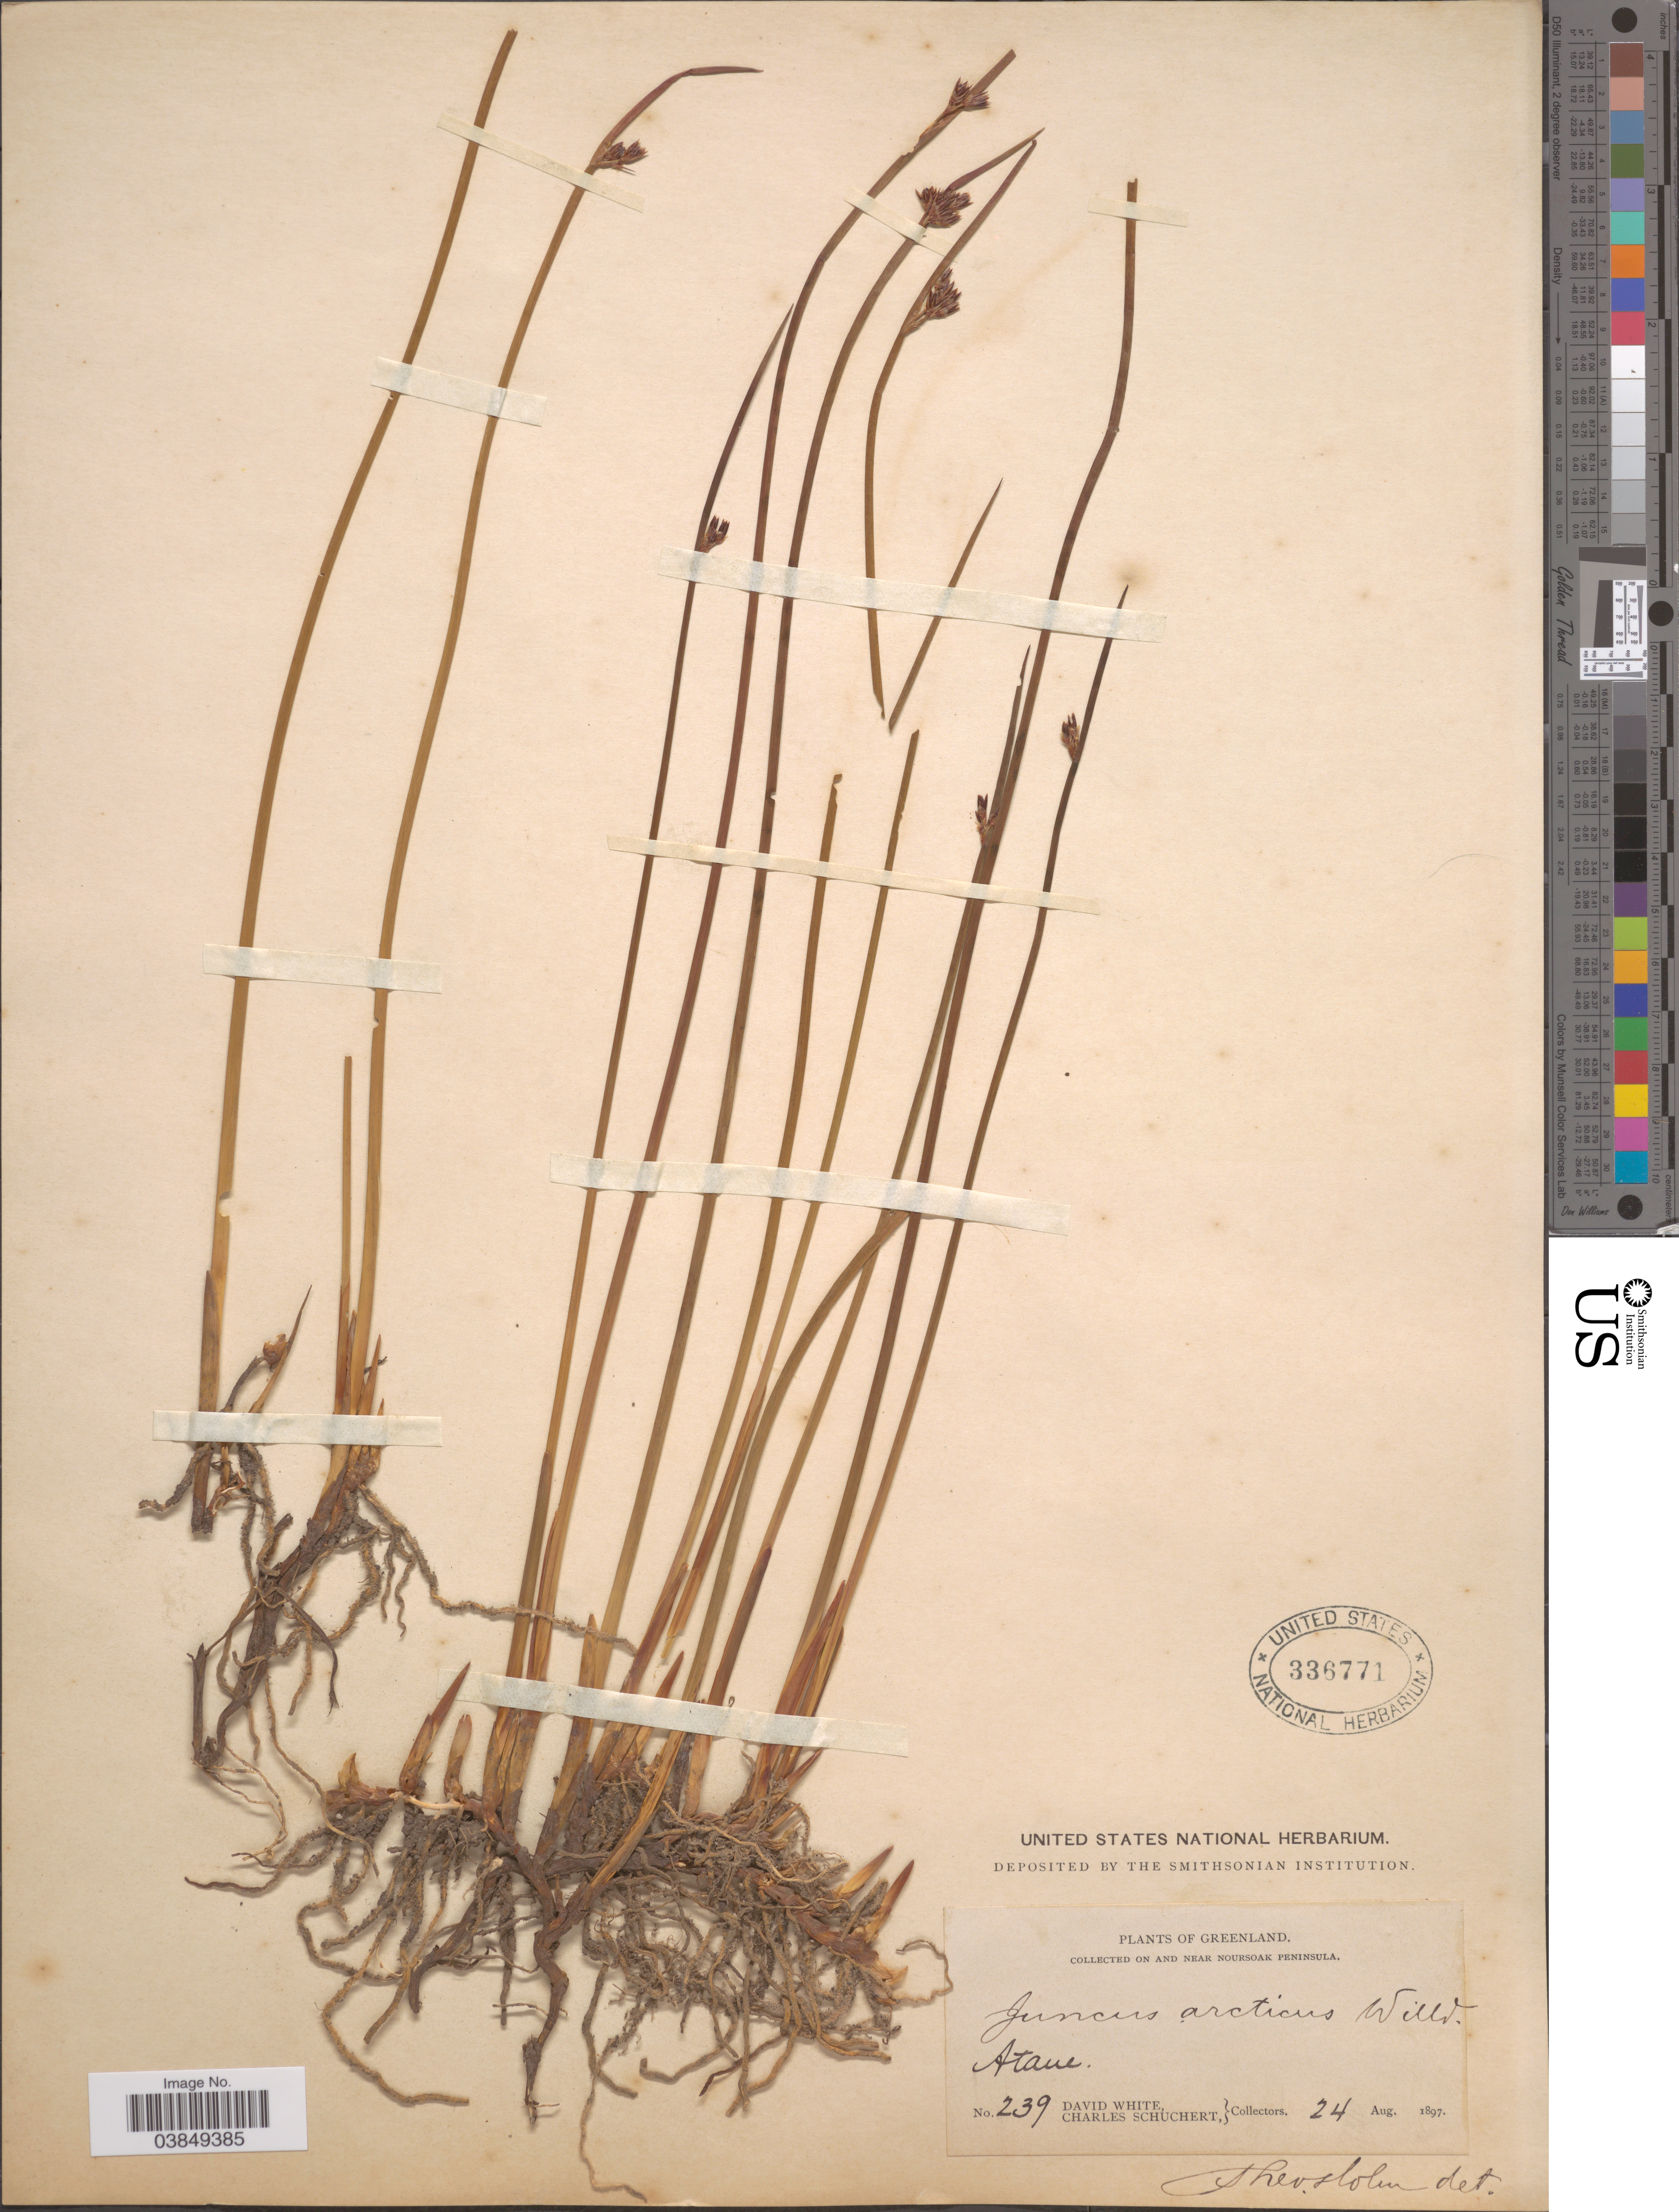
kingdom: Plantae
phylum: Tracheophyta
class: Liliopsida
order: Poales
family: Juncaceae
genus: Juncus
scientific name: Juncus arcticus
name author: Willd.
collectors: D. White & C. Schuchert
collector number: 239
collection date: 1897-08-24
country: Greenland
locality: On and near Noursoak Peninsula. Ataue.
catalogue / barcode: US 336771